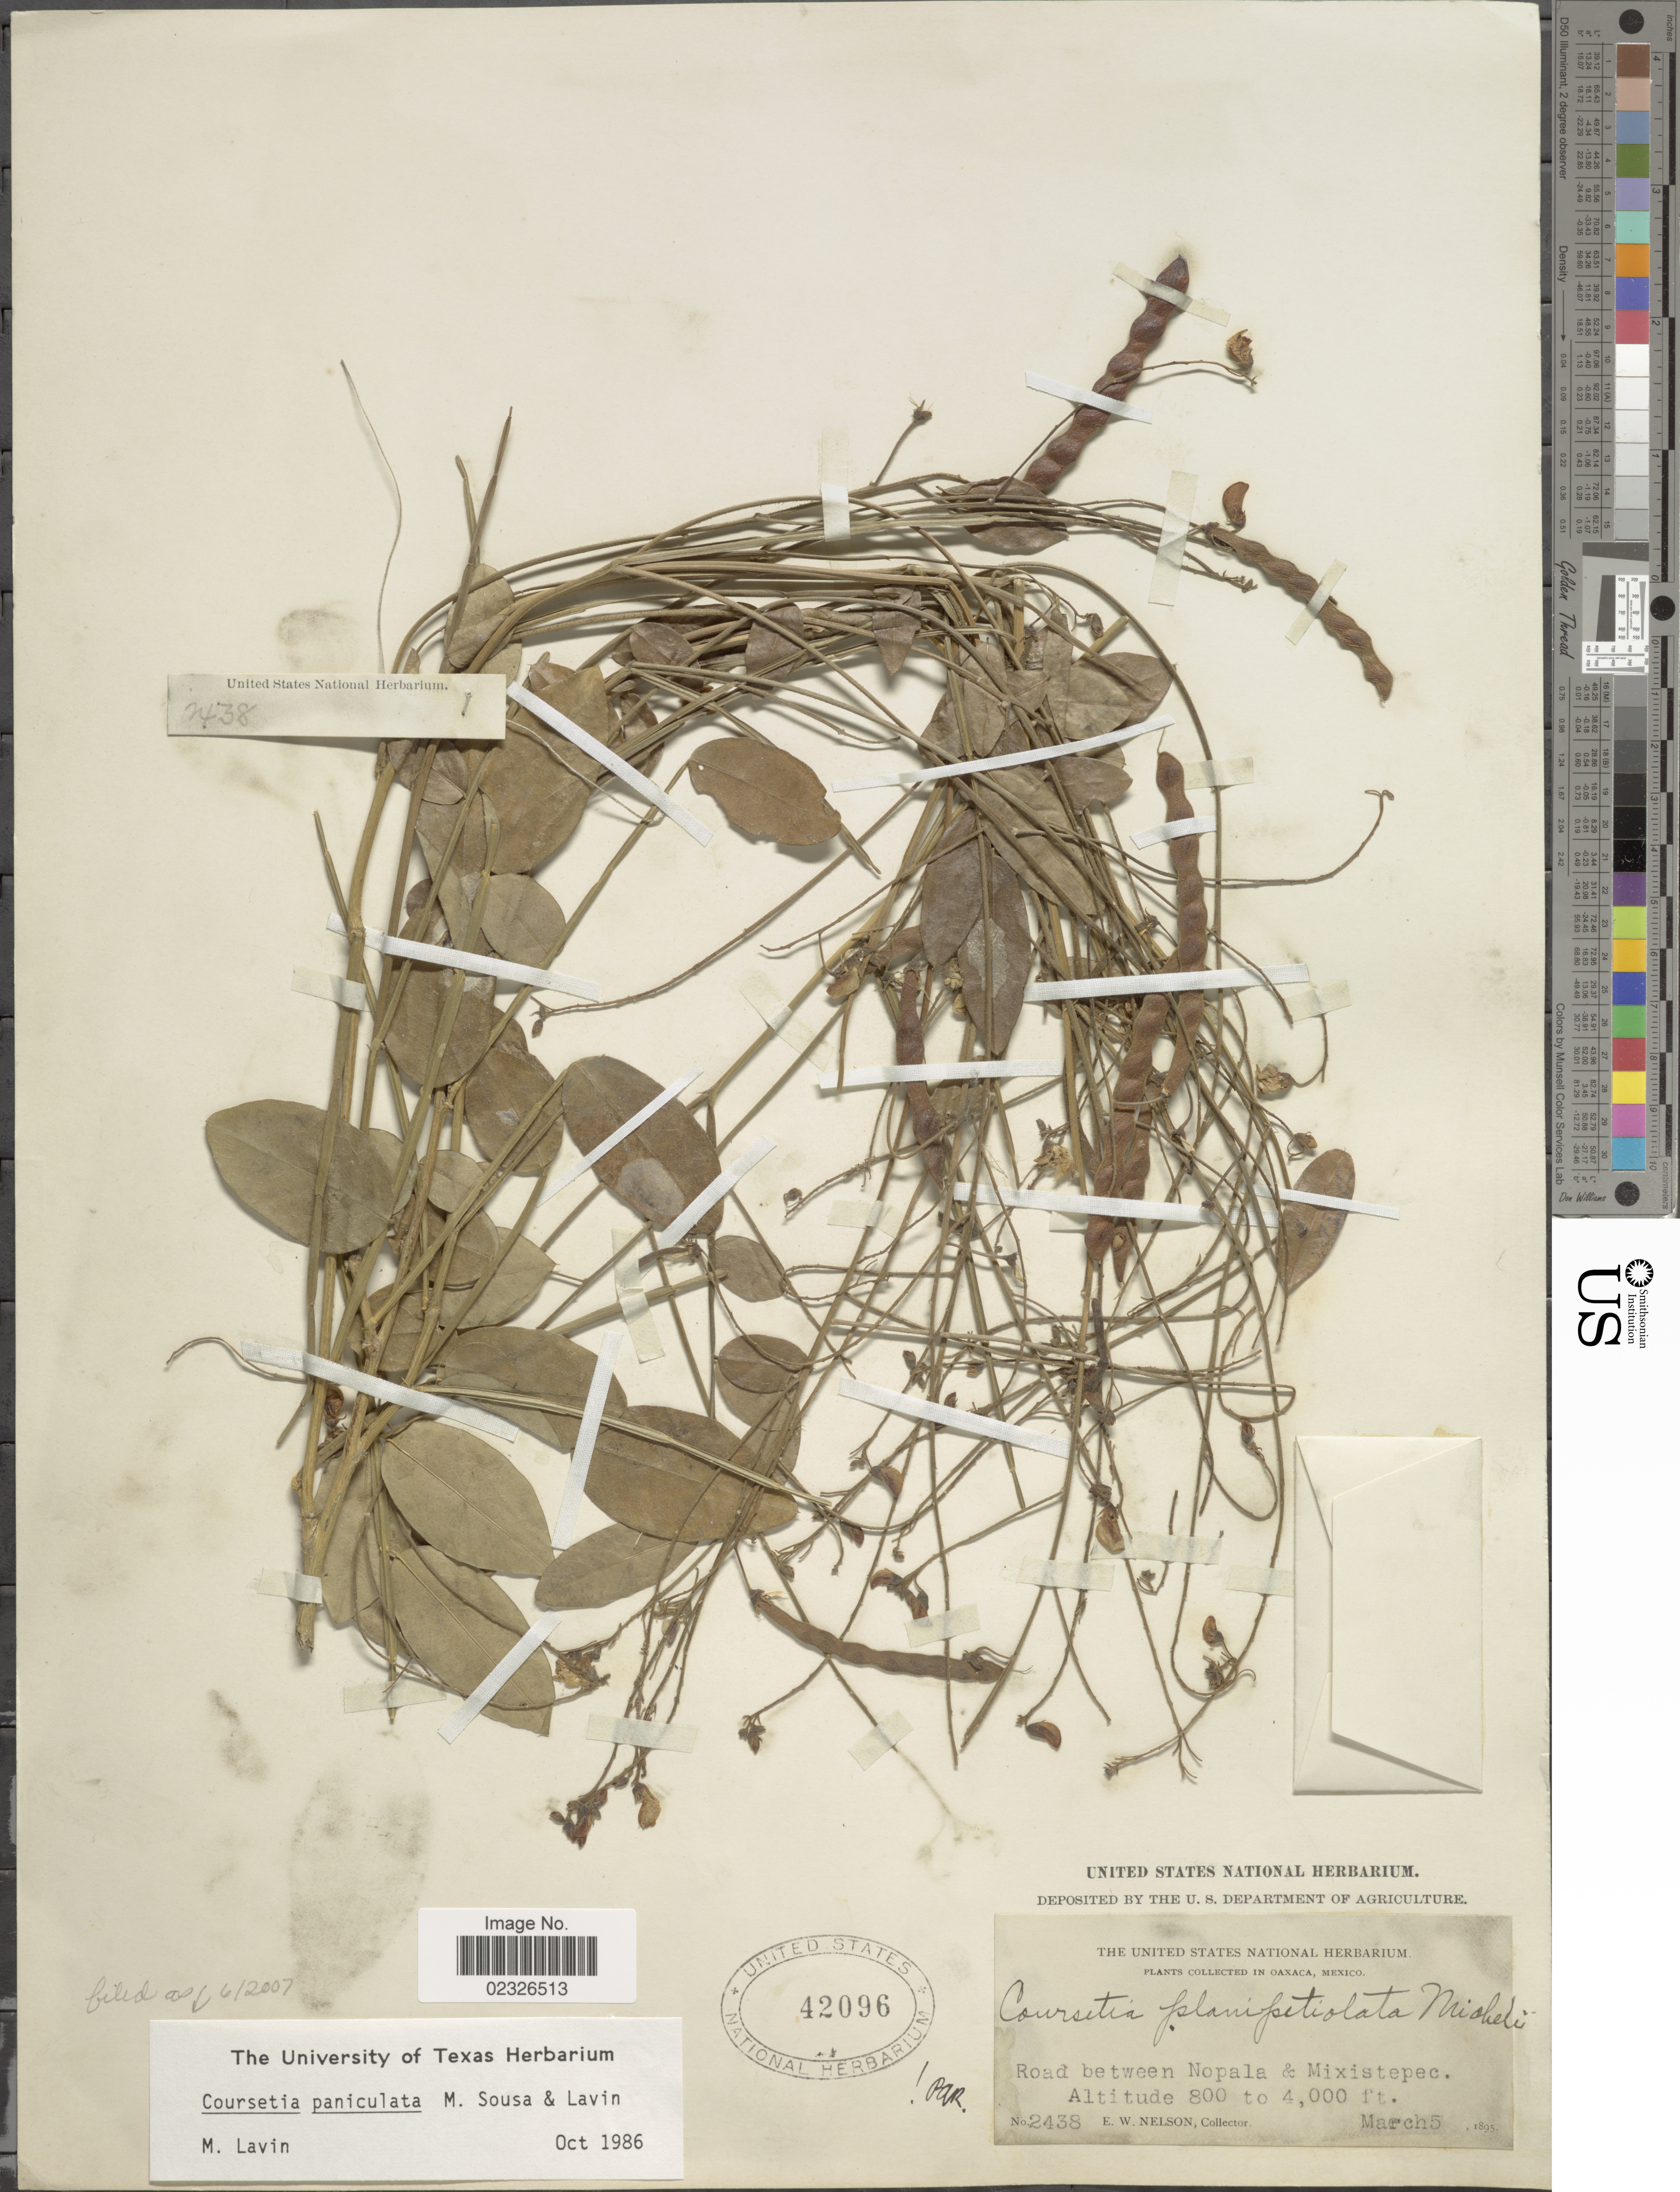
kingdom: Plantae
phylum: Tracheophyta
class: Magnoliopsida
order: Fabales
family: Fabaceae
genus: Coursetia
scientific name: Coursetia paniculata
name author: M. Sousa & Lavin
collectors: E. W. Nelson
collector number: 2438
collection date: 1895-03-05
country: Mexico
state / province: Oaxaca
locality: Road between Nopala & Mixistepec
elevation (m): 244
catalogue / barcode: US 42096